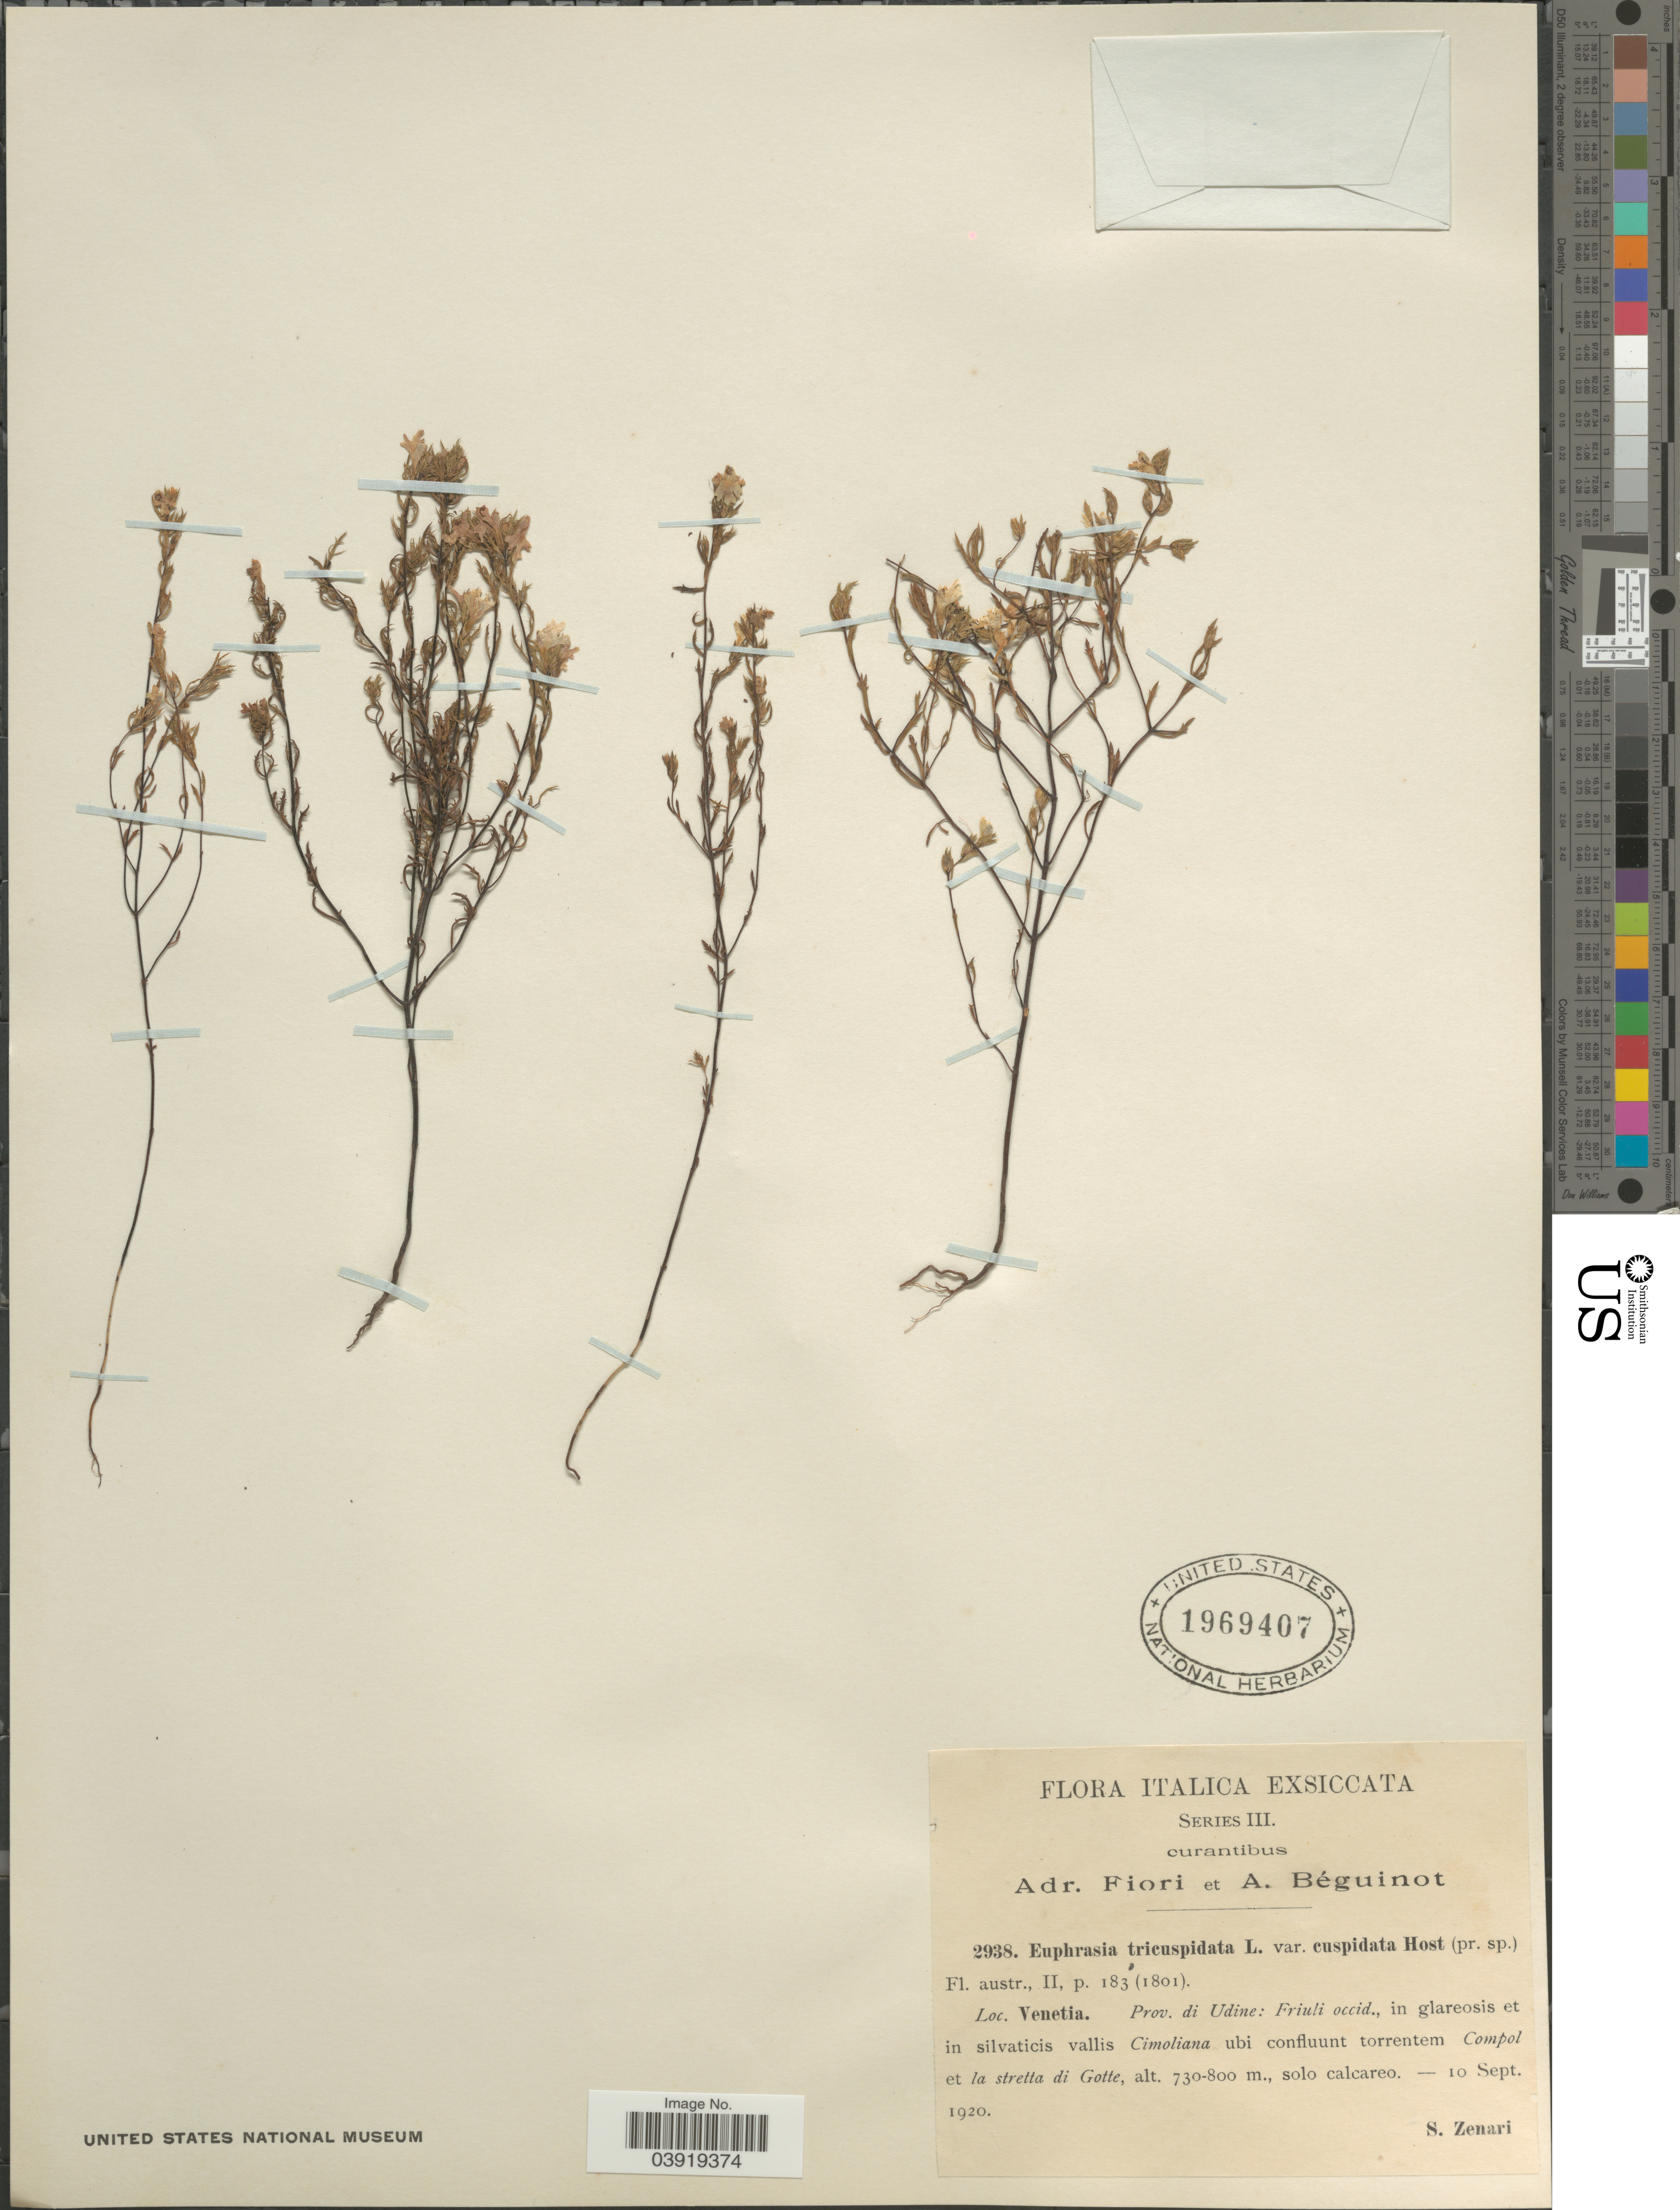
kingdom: Plantae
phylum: Tracheophyta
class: Magnoliopsida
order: Lamiales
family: Orobanchaceae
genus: Euphrasia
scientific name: Euphrasia tricuspidata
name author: L.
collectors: S. Zenari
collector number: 2938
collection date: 1920-09-10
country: Italy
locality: Italica. Venetia. Prov. di Udine: Friuli occid., in glareosis et in silvaticis vallis Cimoliana ubi confluunt torrentem Compol et la stretta di Gotte.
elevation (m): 730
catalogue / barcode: US 1969407